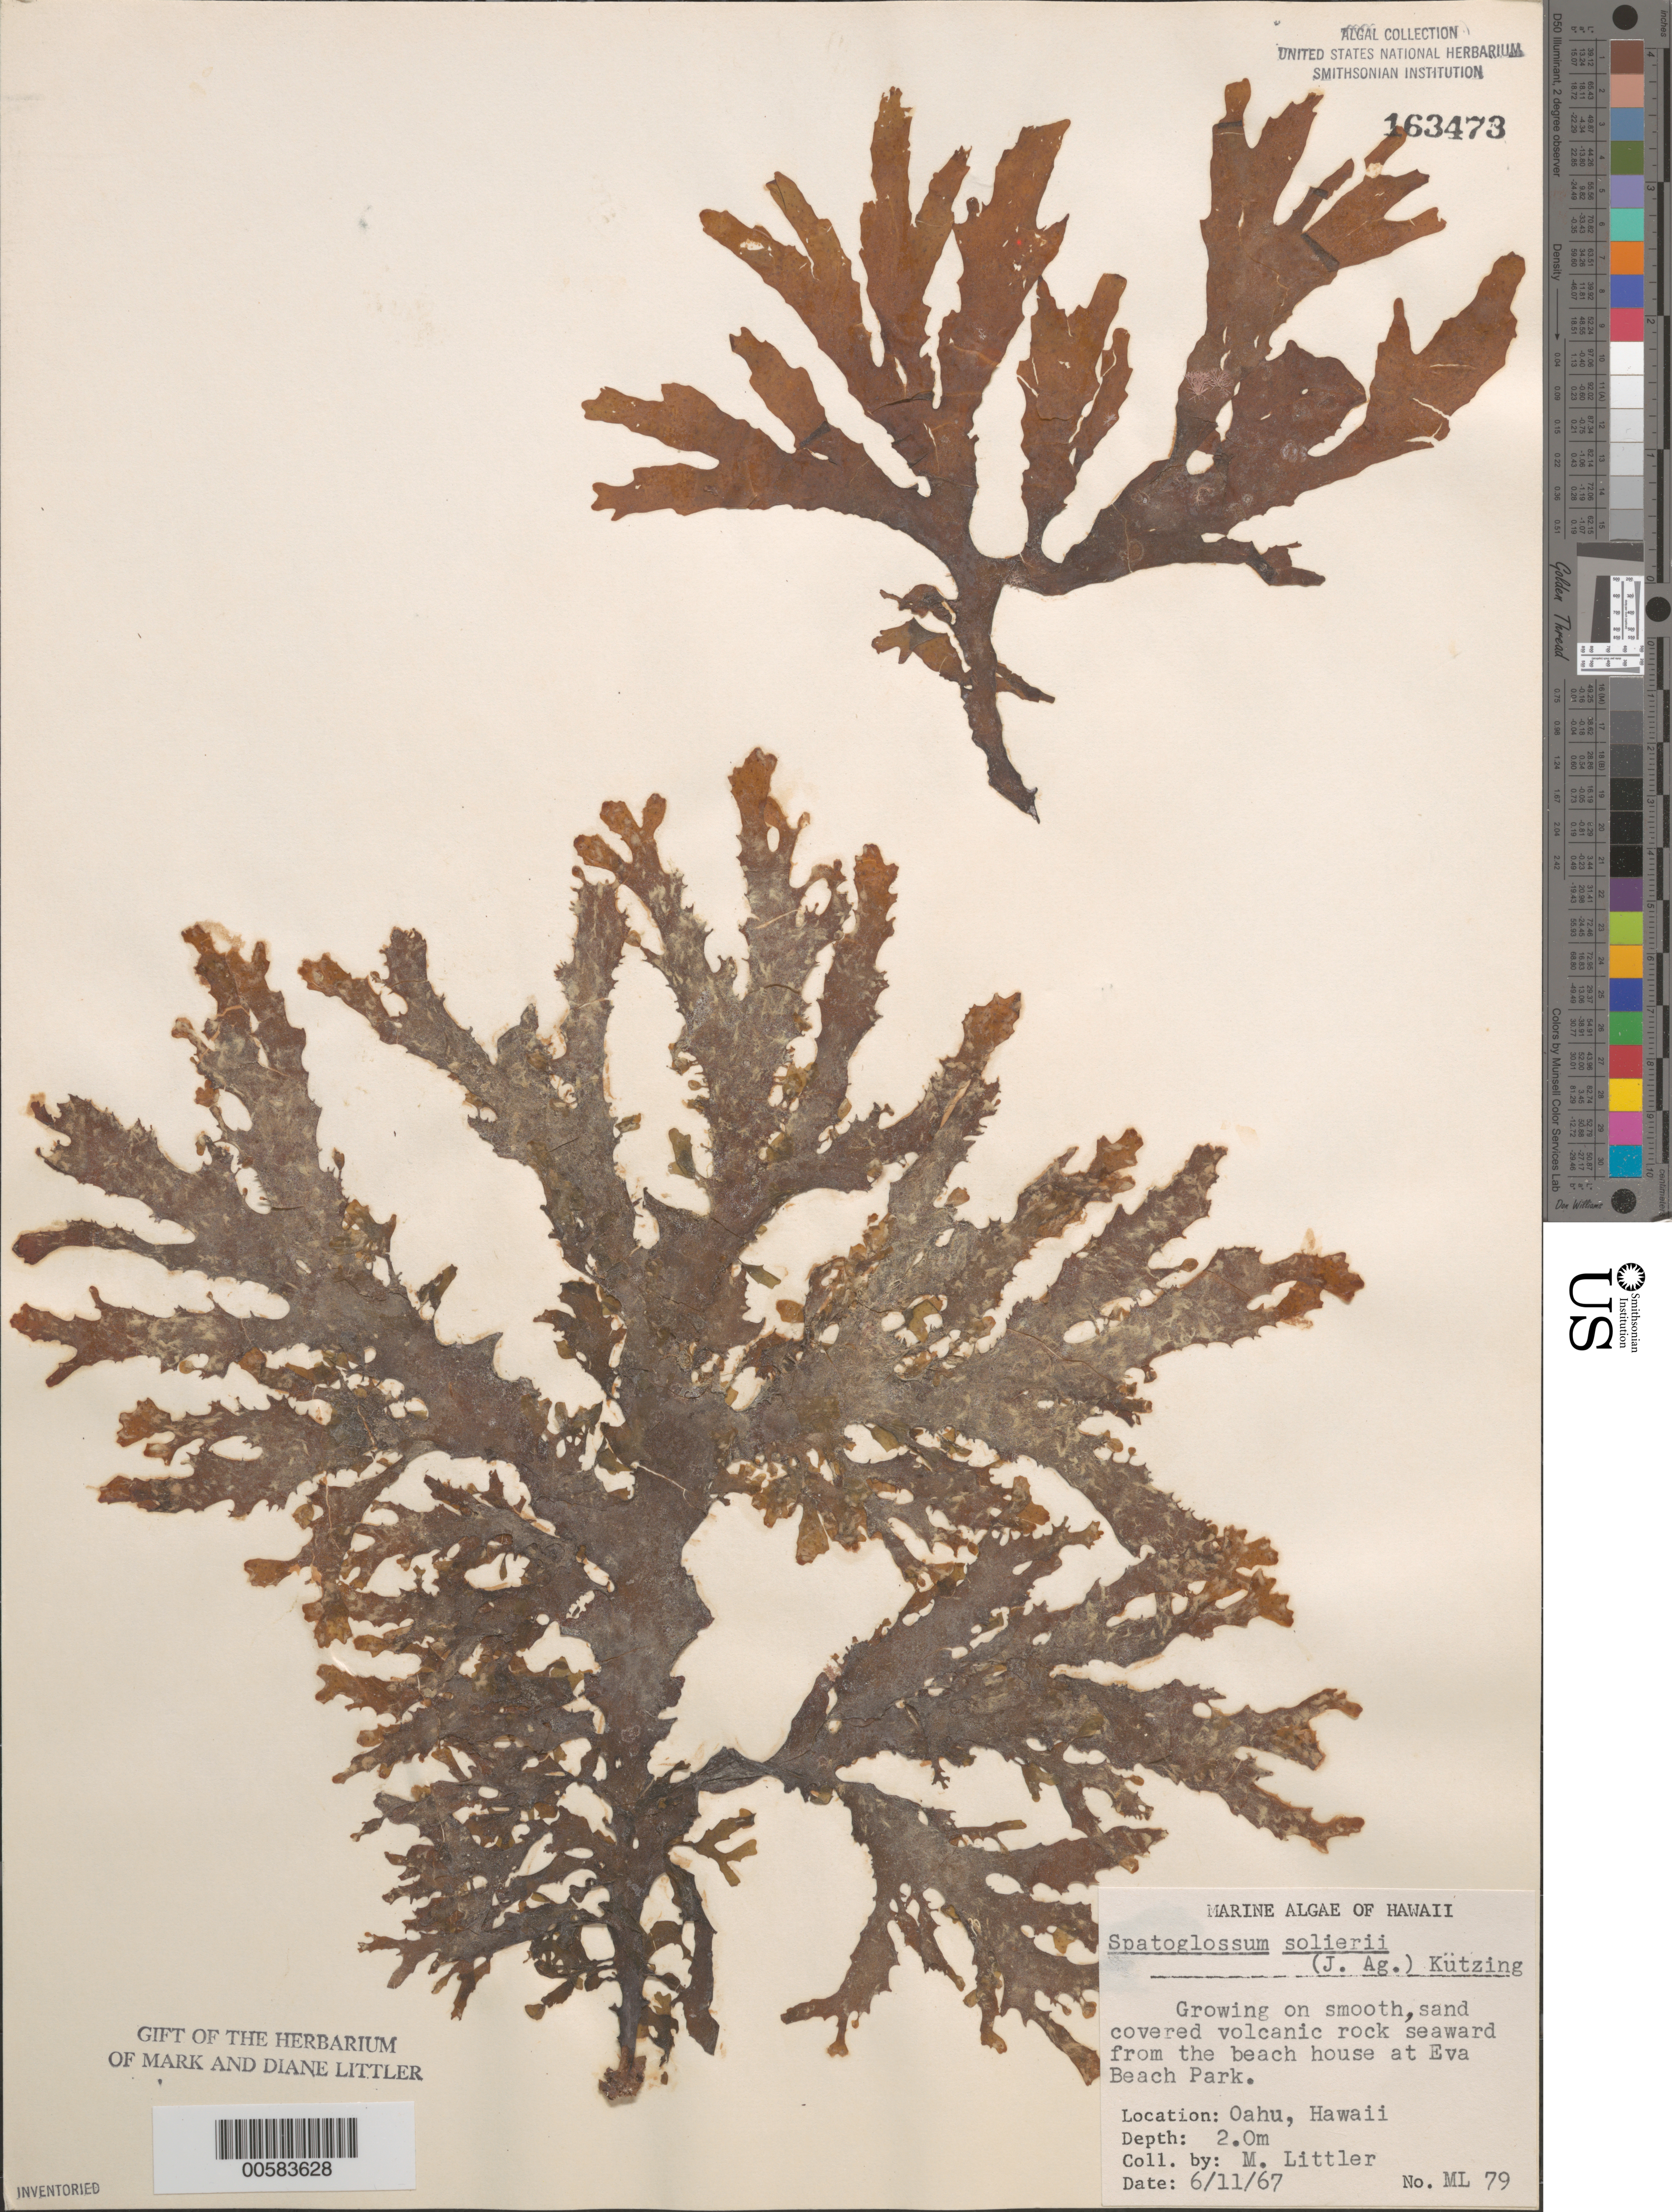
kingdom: Chromista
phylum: Ochrophyta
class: Phaeophyceae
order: Dictyotales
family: Dictyotaceae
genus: Spatoglossum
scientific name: Spatoglossum solierii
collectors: M. M. Littler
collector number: ML 79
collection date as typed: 11 Jun 1967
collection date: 1967-06-11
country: United States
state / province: Hawaii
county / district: Honolulu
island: Oahu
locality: Ewa Beach Park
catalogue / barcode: US 163473